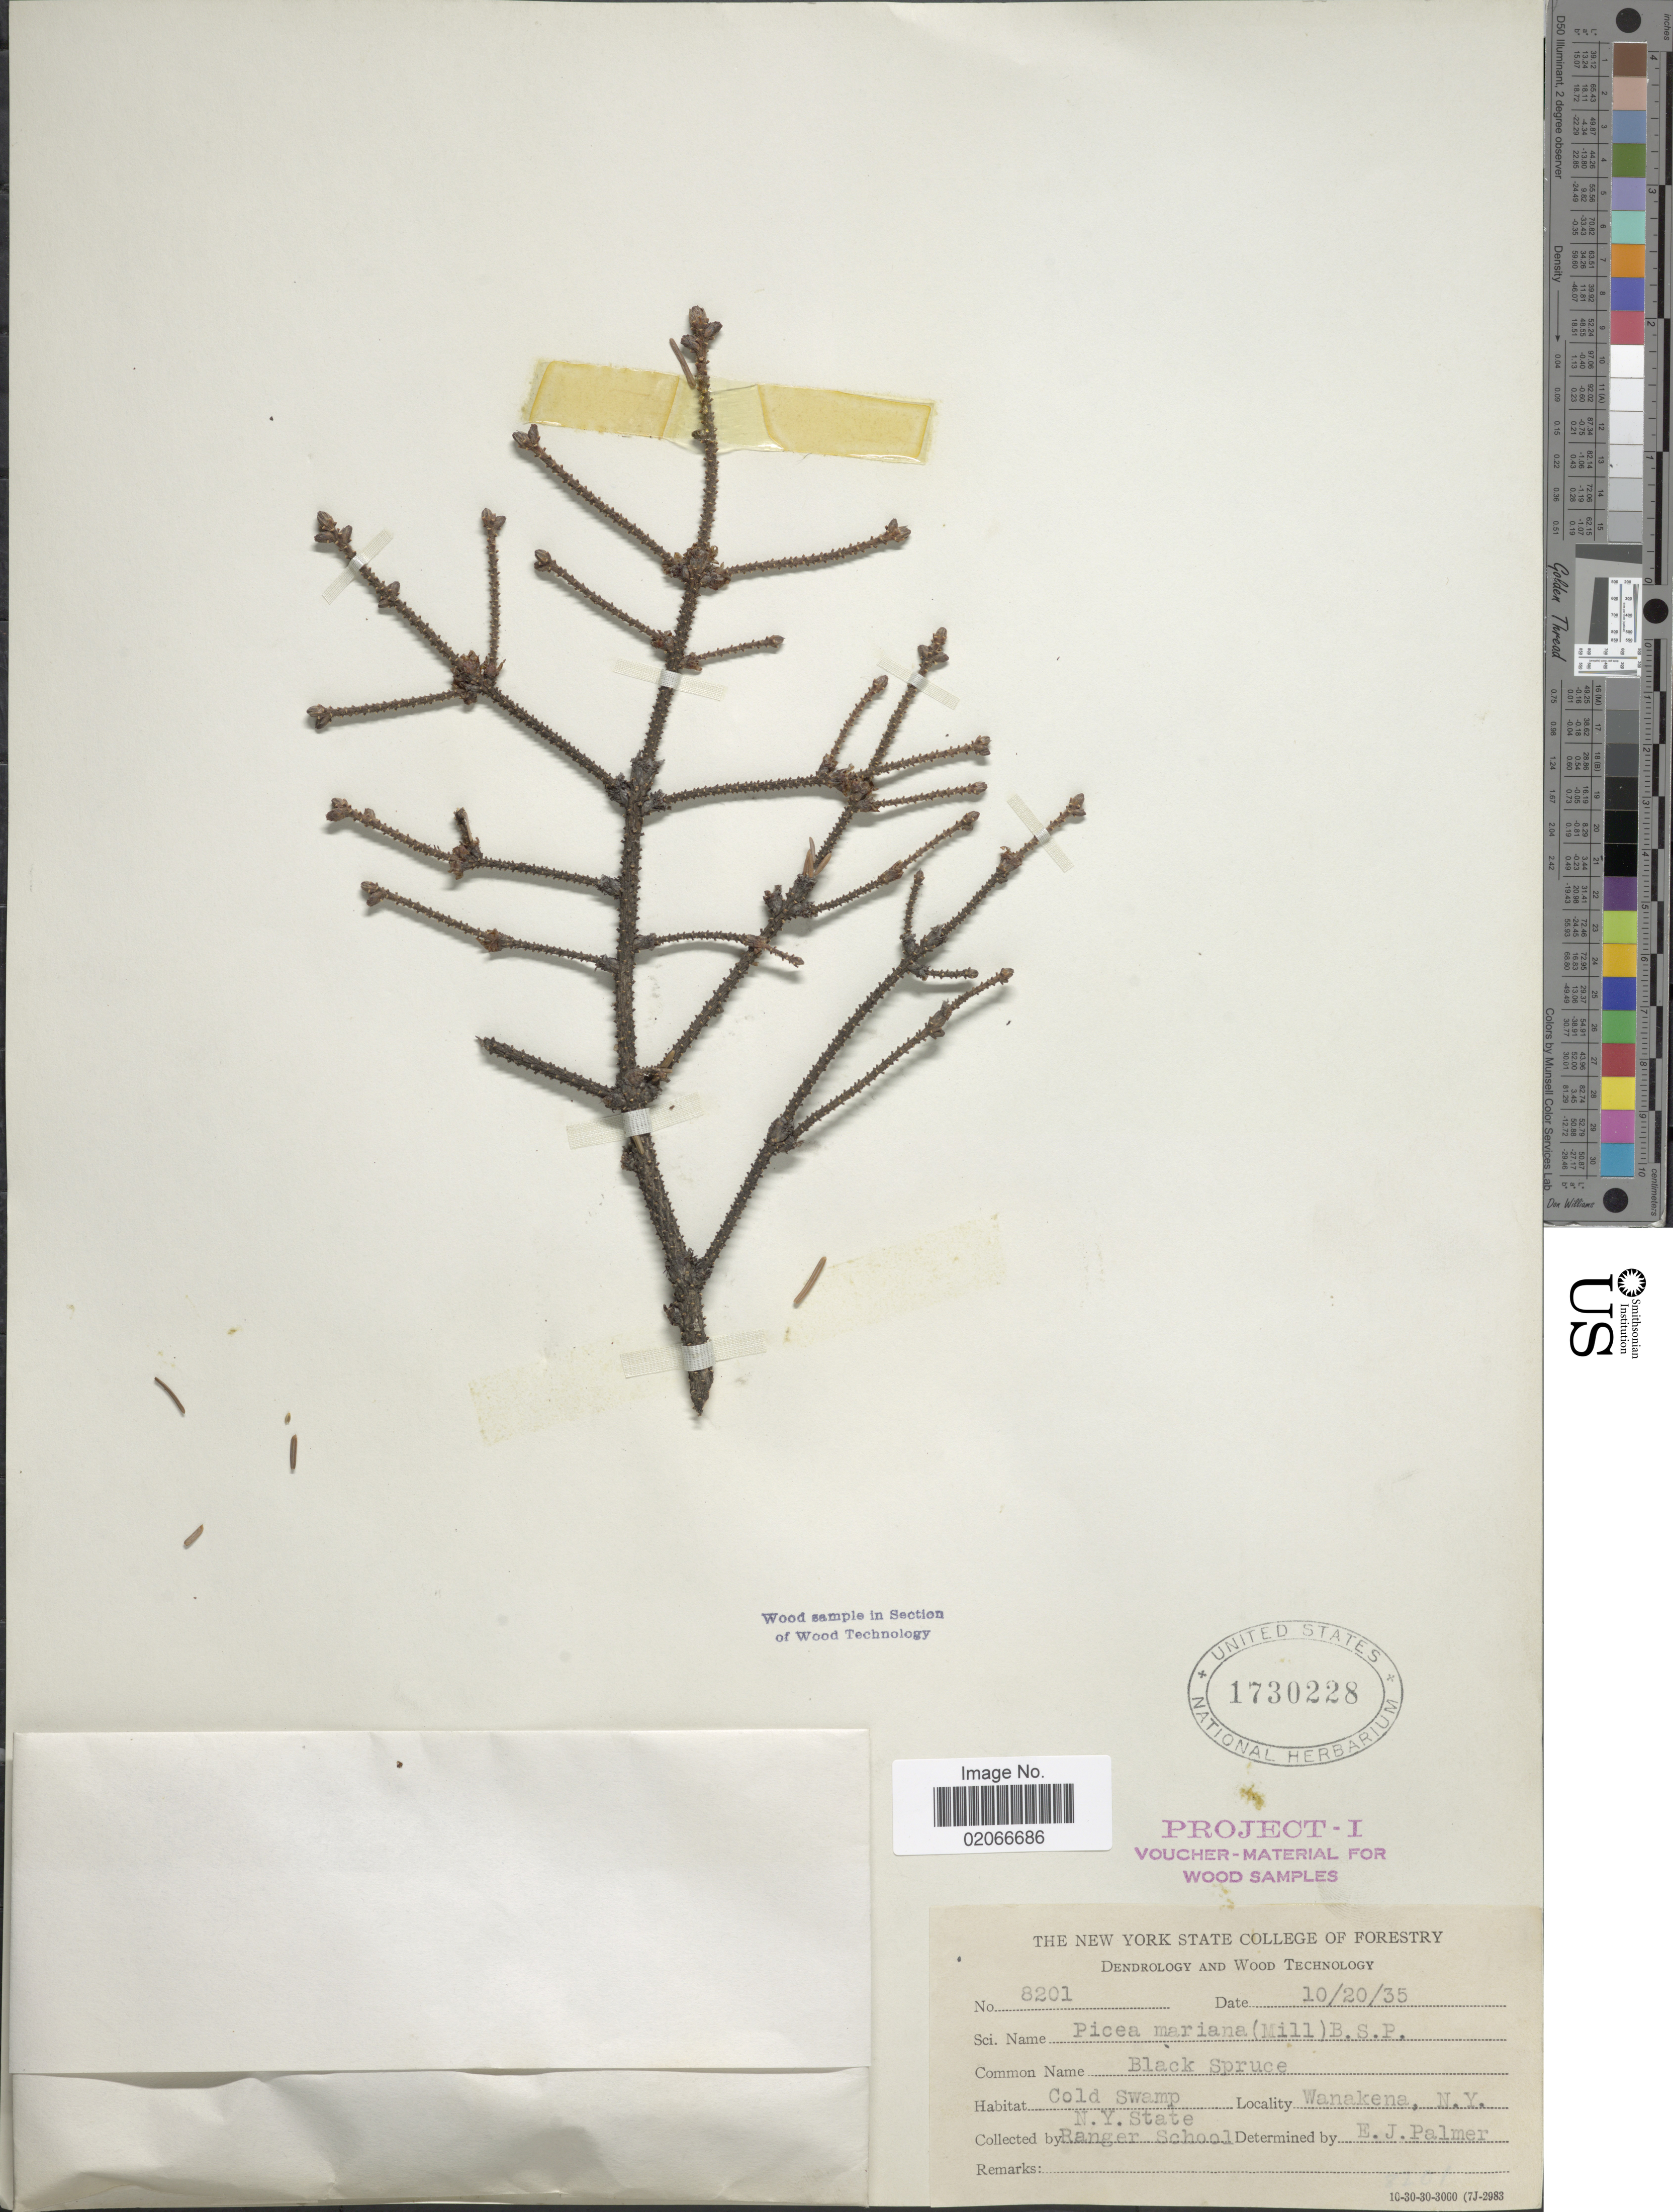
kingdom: Plantae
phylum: Tracheophyta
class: Pinopsida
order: Pinales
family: Pinaceae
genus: Picea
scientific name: Picea mariana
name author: (Mill.) Britton, Stearns & Poggenb.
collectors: N. Ranger School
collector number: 8201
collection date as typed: Transcribed d/m/y: 20/10/35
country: United States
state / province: New York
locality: Wanakena, N.Y., N.Y. State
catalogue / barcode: US 1730228